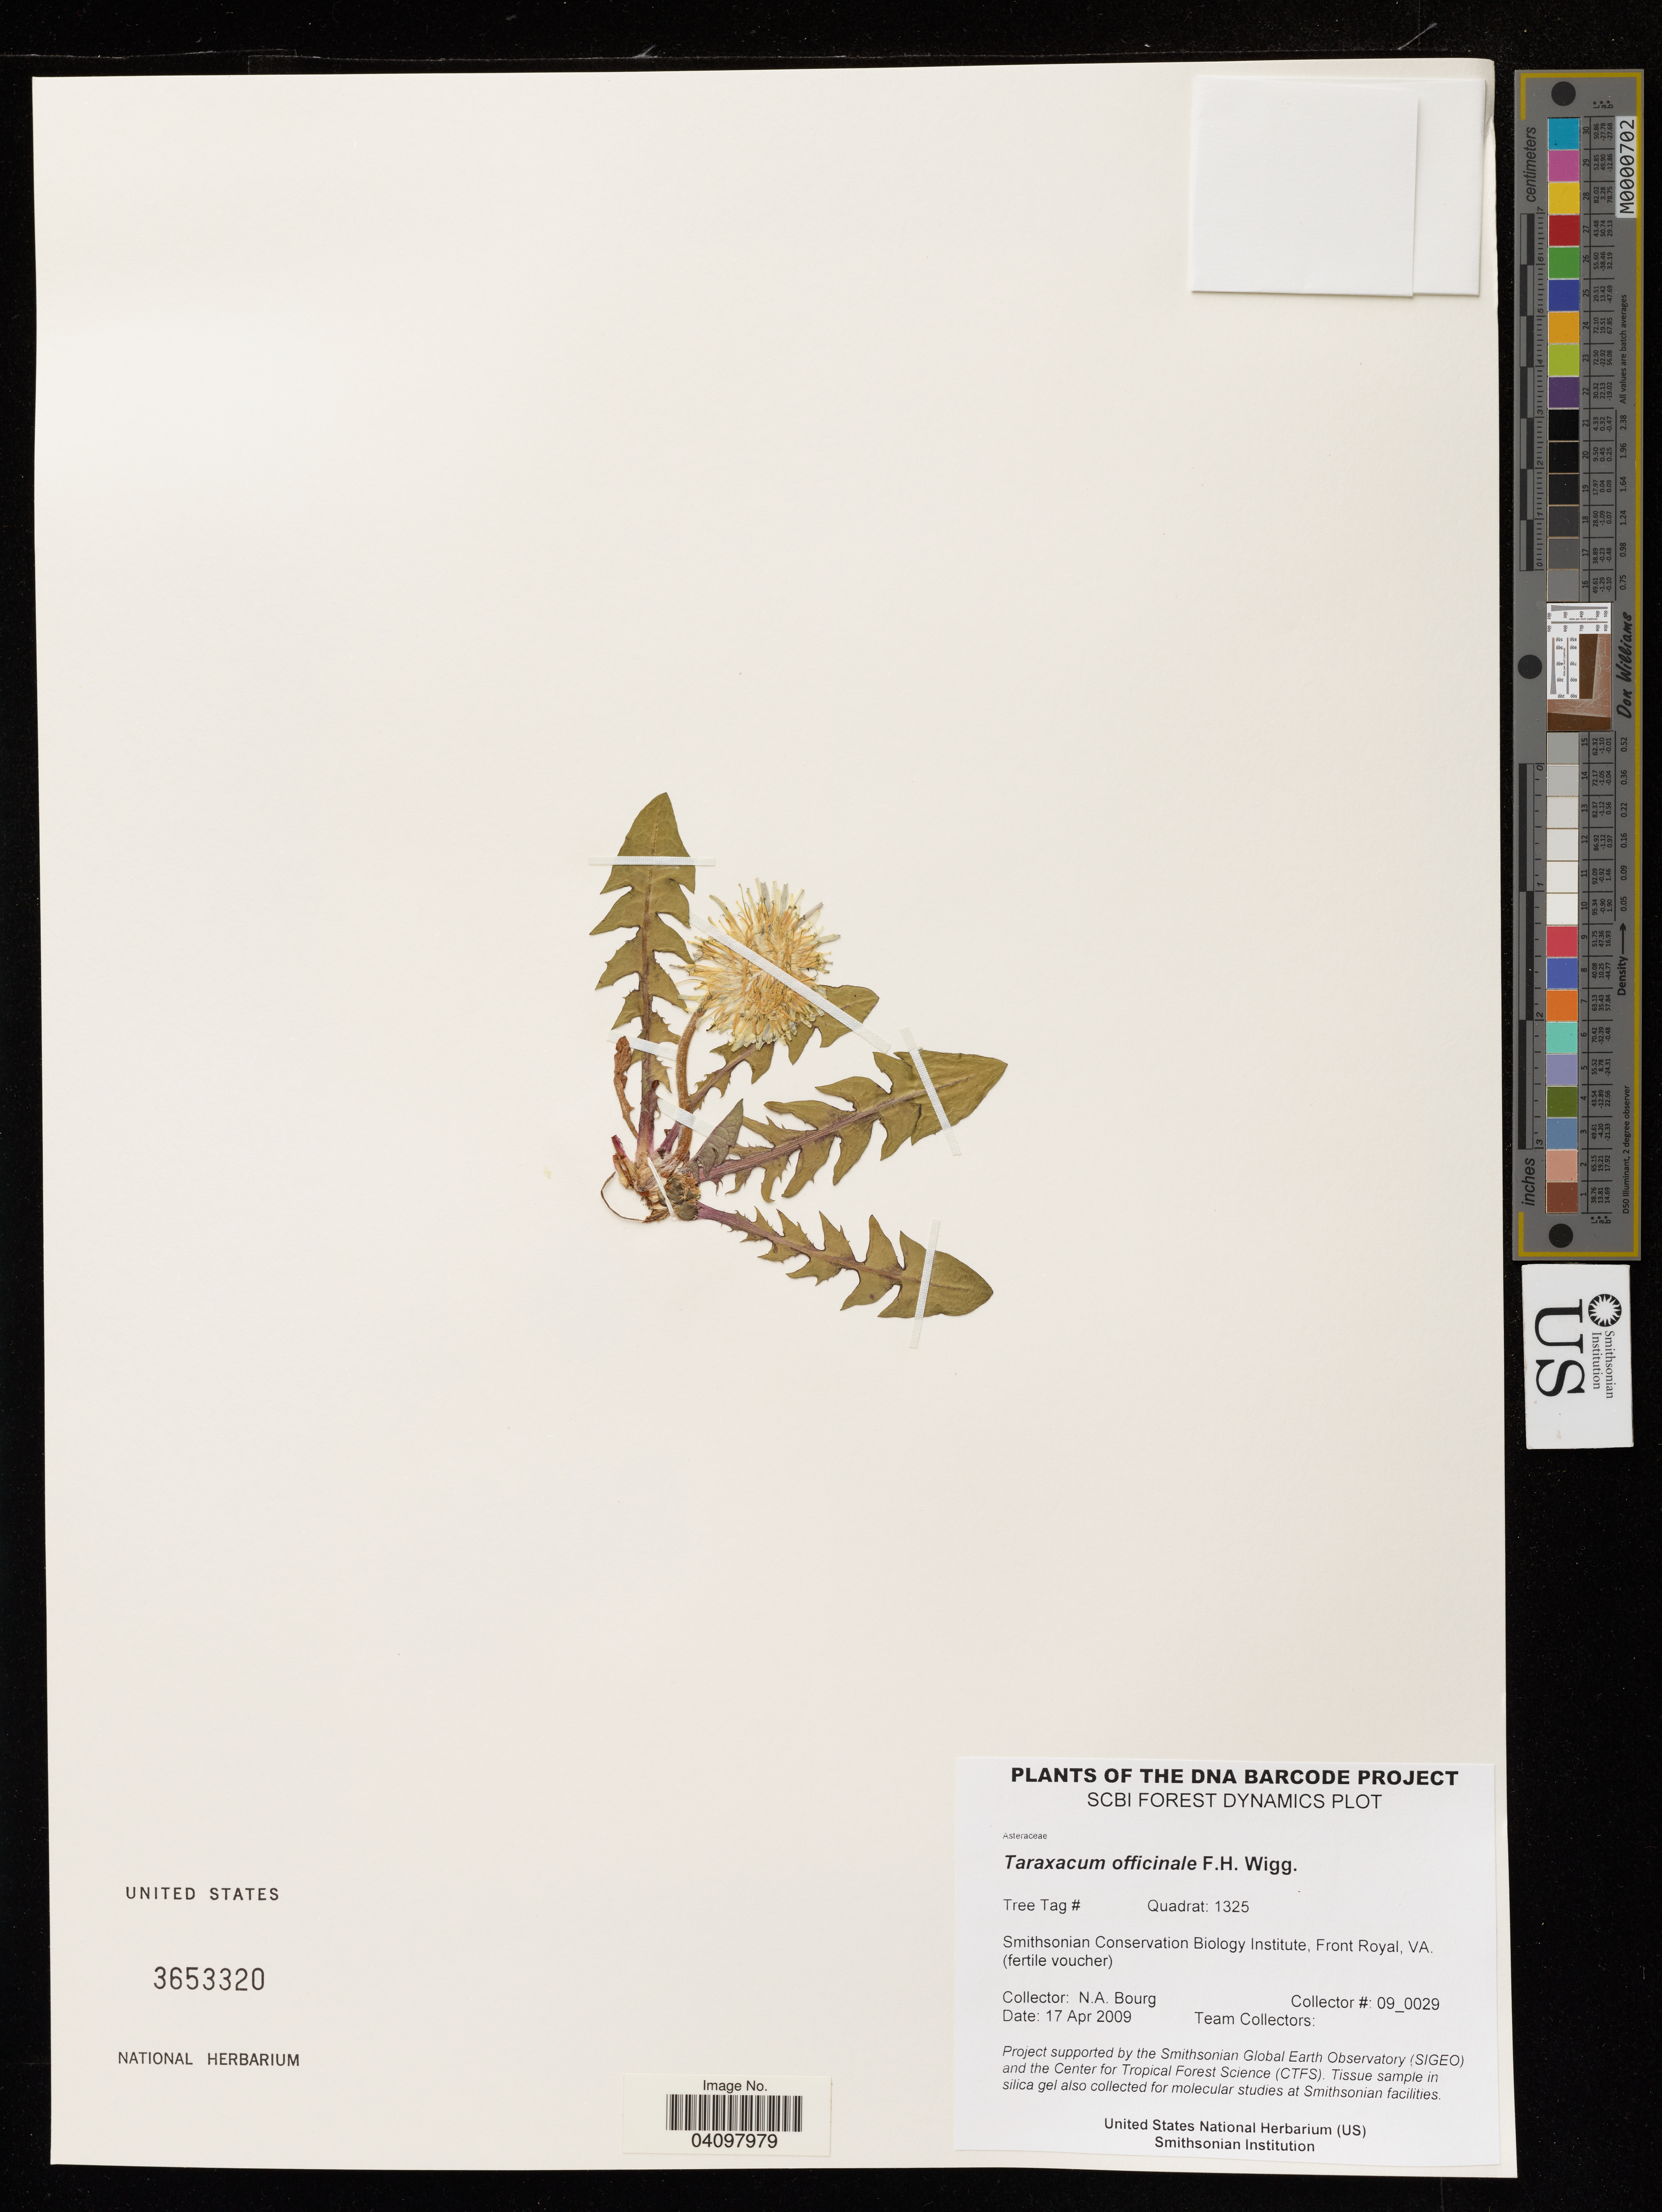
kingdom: Plantae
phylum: Tracheophyta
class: Magnoliopsida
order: Asterales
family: Asteraceae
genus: Taraxacum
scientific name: Taraxacum officinale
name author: G.H. Weber ex F.H. Wigg.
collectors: N. A. Bourg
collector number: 09_0029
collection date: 2009-04-17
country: United States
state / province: Virginia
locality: Smithsonian Conservation Biology Institute, Front Royal.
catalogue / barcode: US 3653320